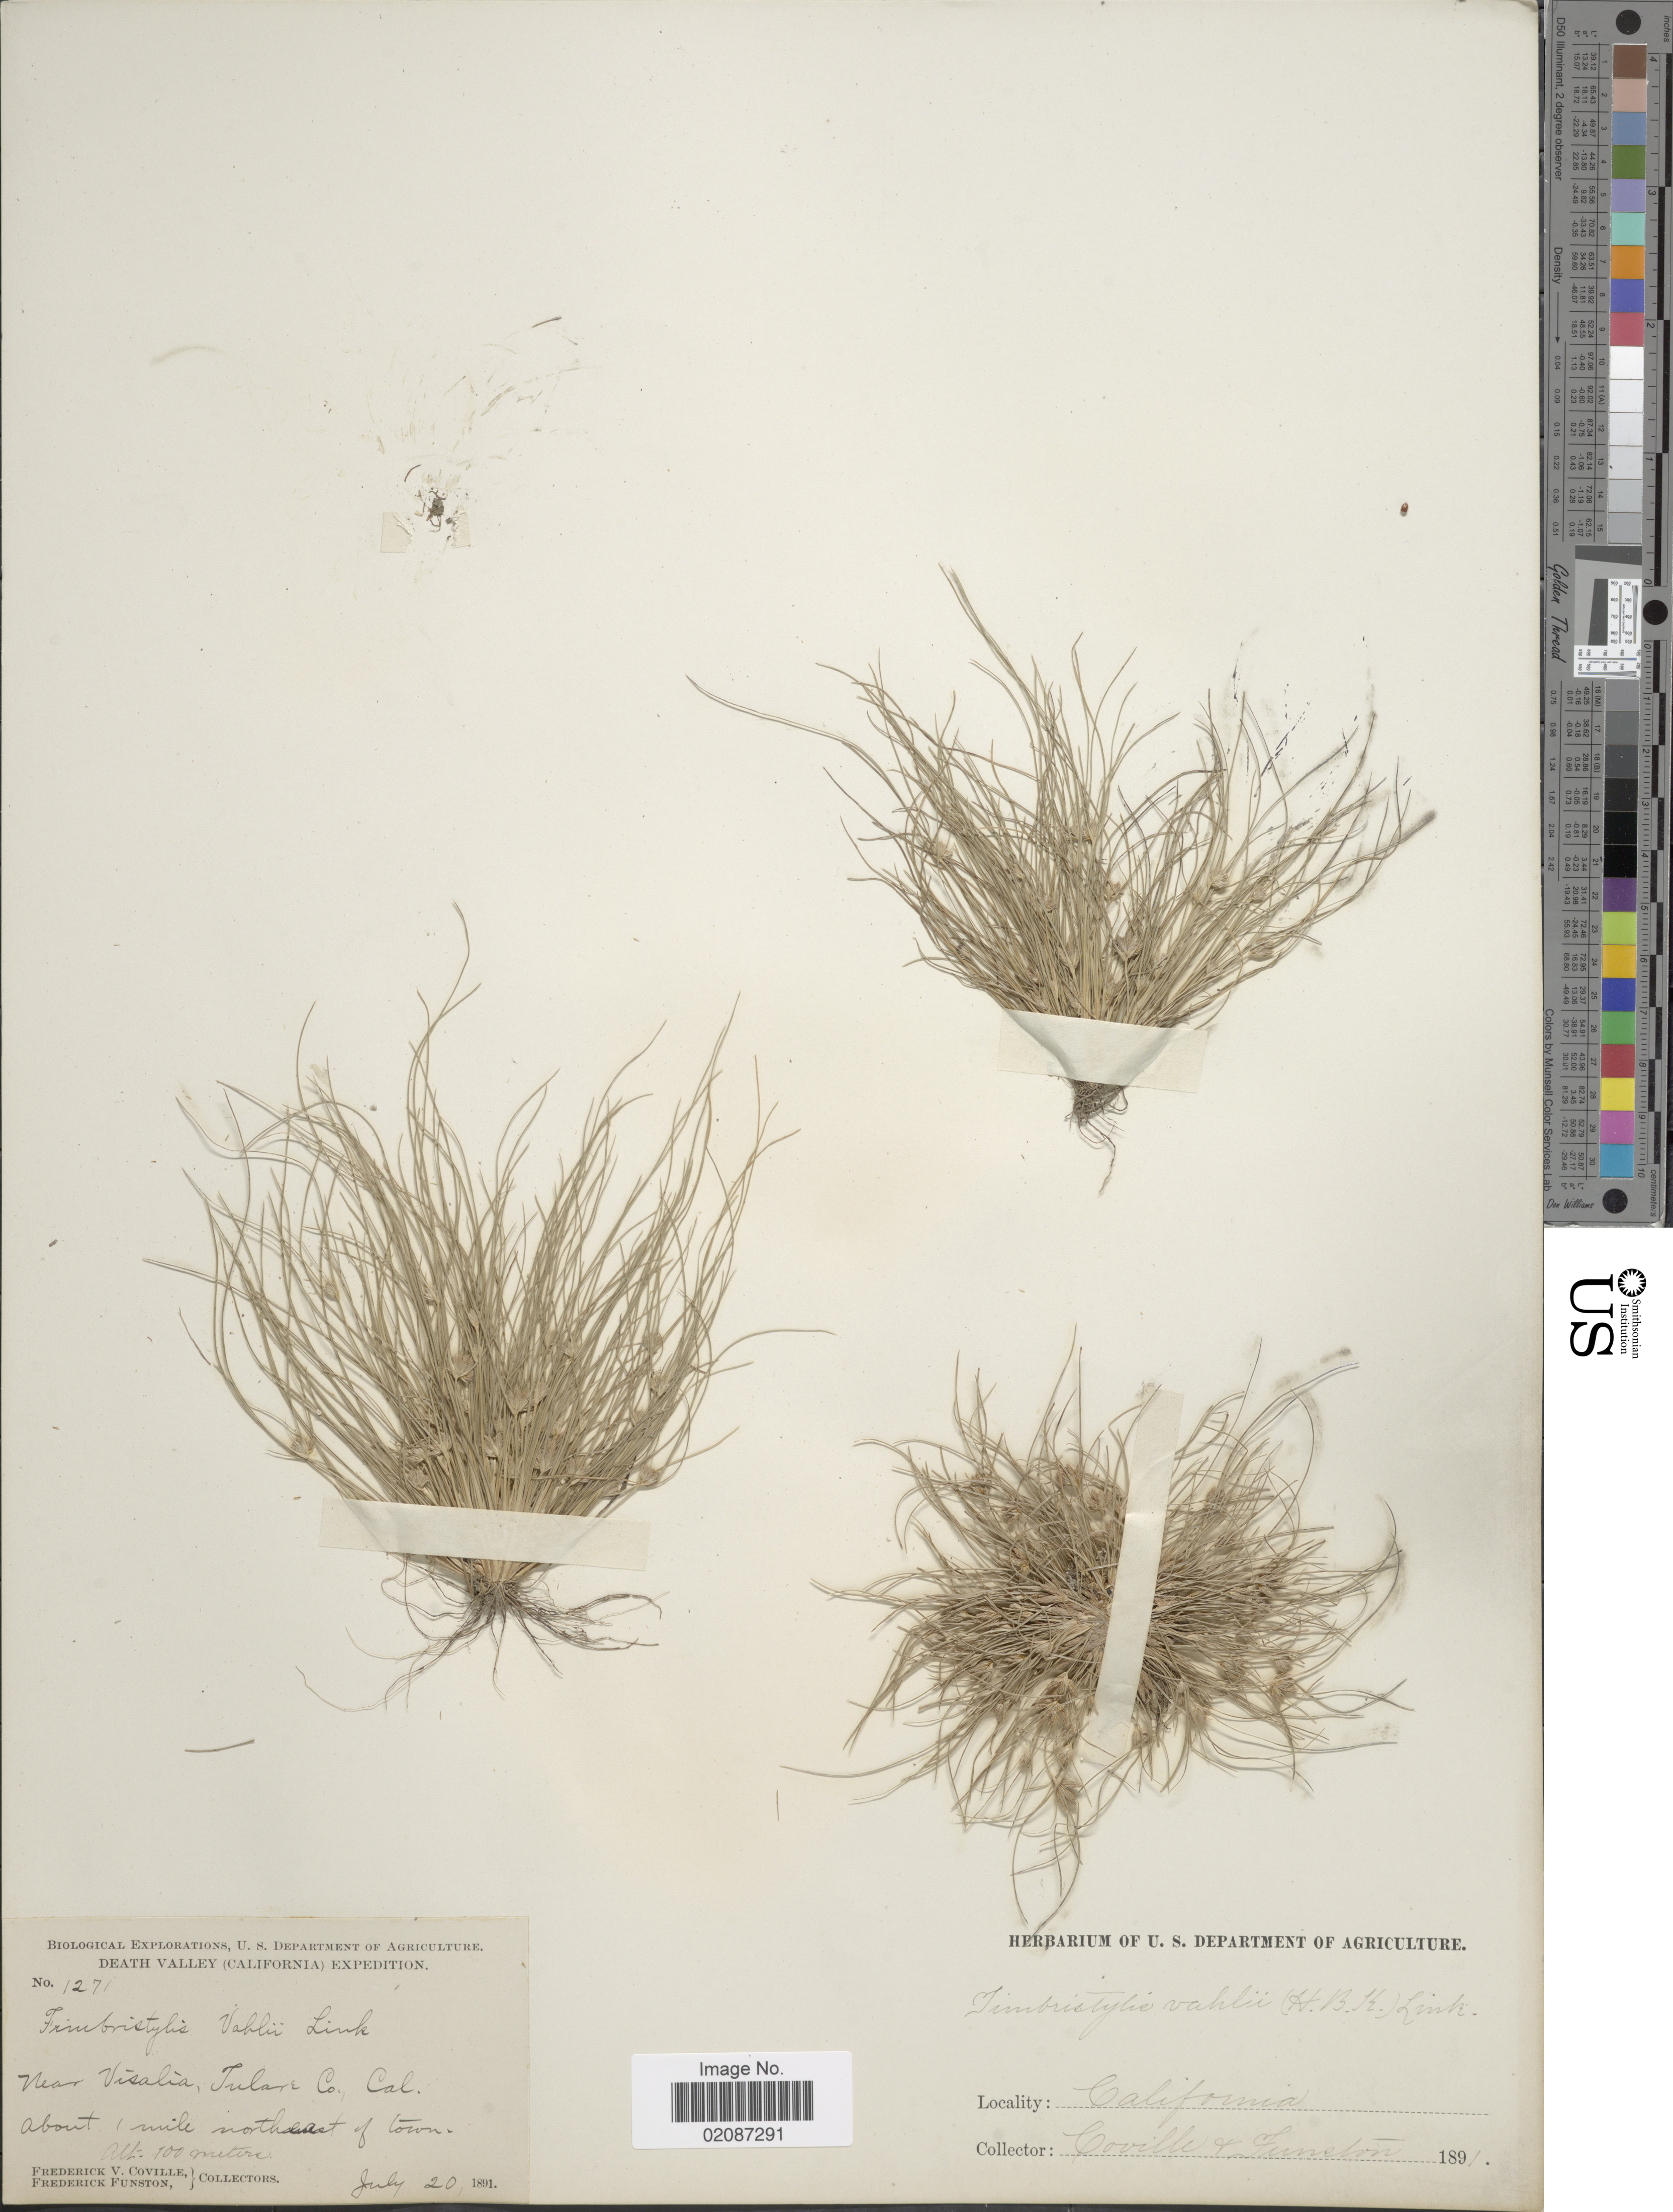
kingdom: Plantae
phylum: Tracheophyta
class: Liliopsida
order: Poales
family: Cyperaceae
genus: Fimbristylis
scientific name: Fimbristylis vahlii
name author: (Lam.) Link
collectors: F. V. Coville & F. Funston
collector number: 1271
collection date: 1891-07-20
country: United States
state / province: California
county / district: Tulare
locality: Death Valley, near Visalia, Tulare Co., about 1 mile northeast of town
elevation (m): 100